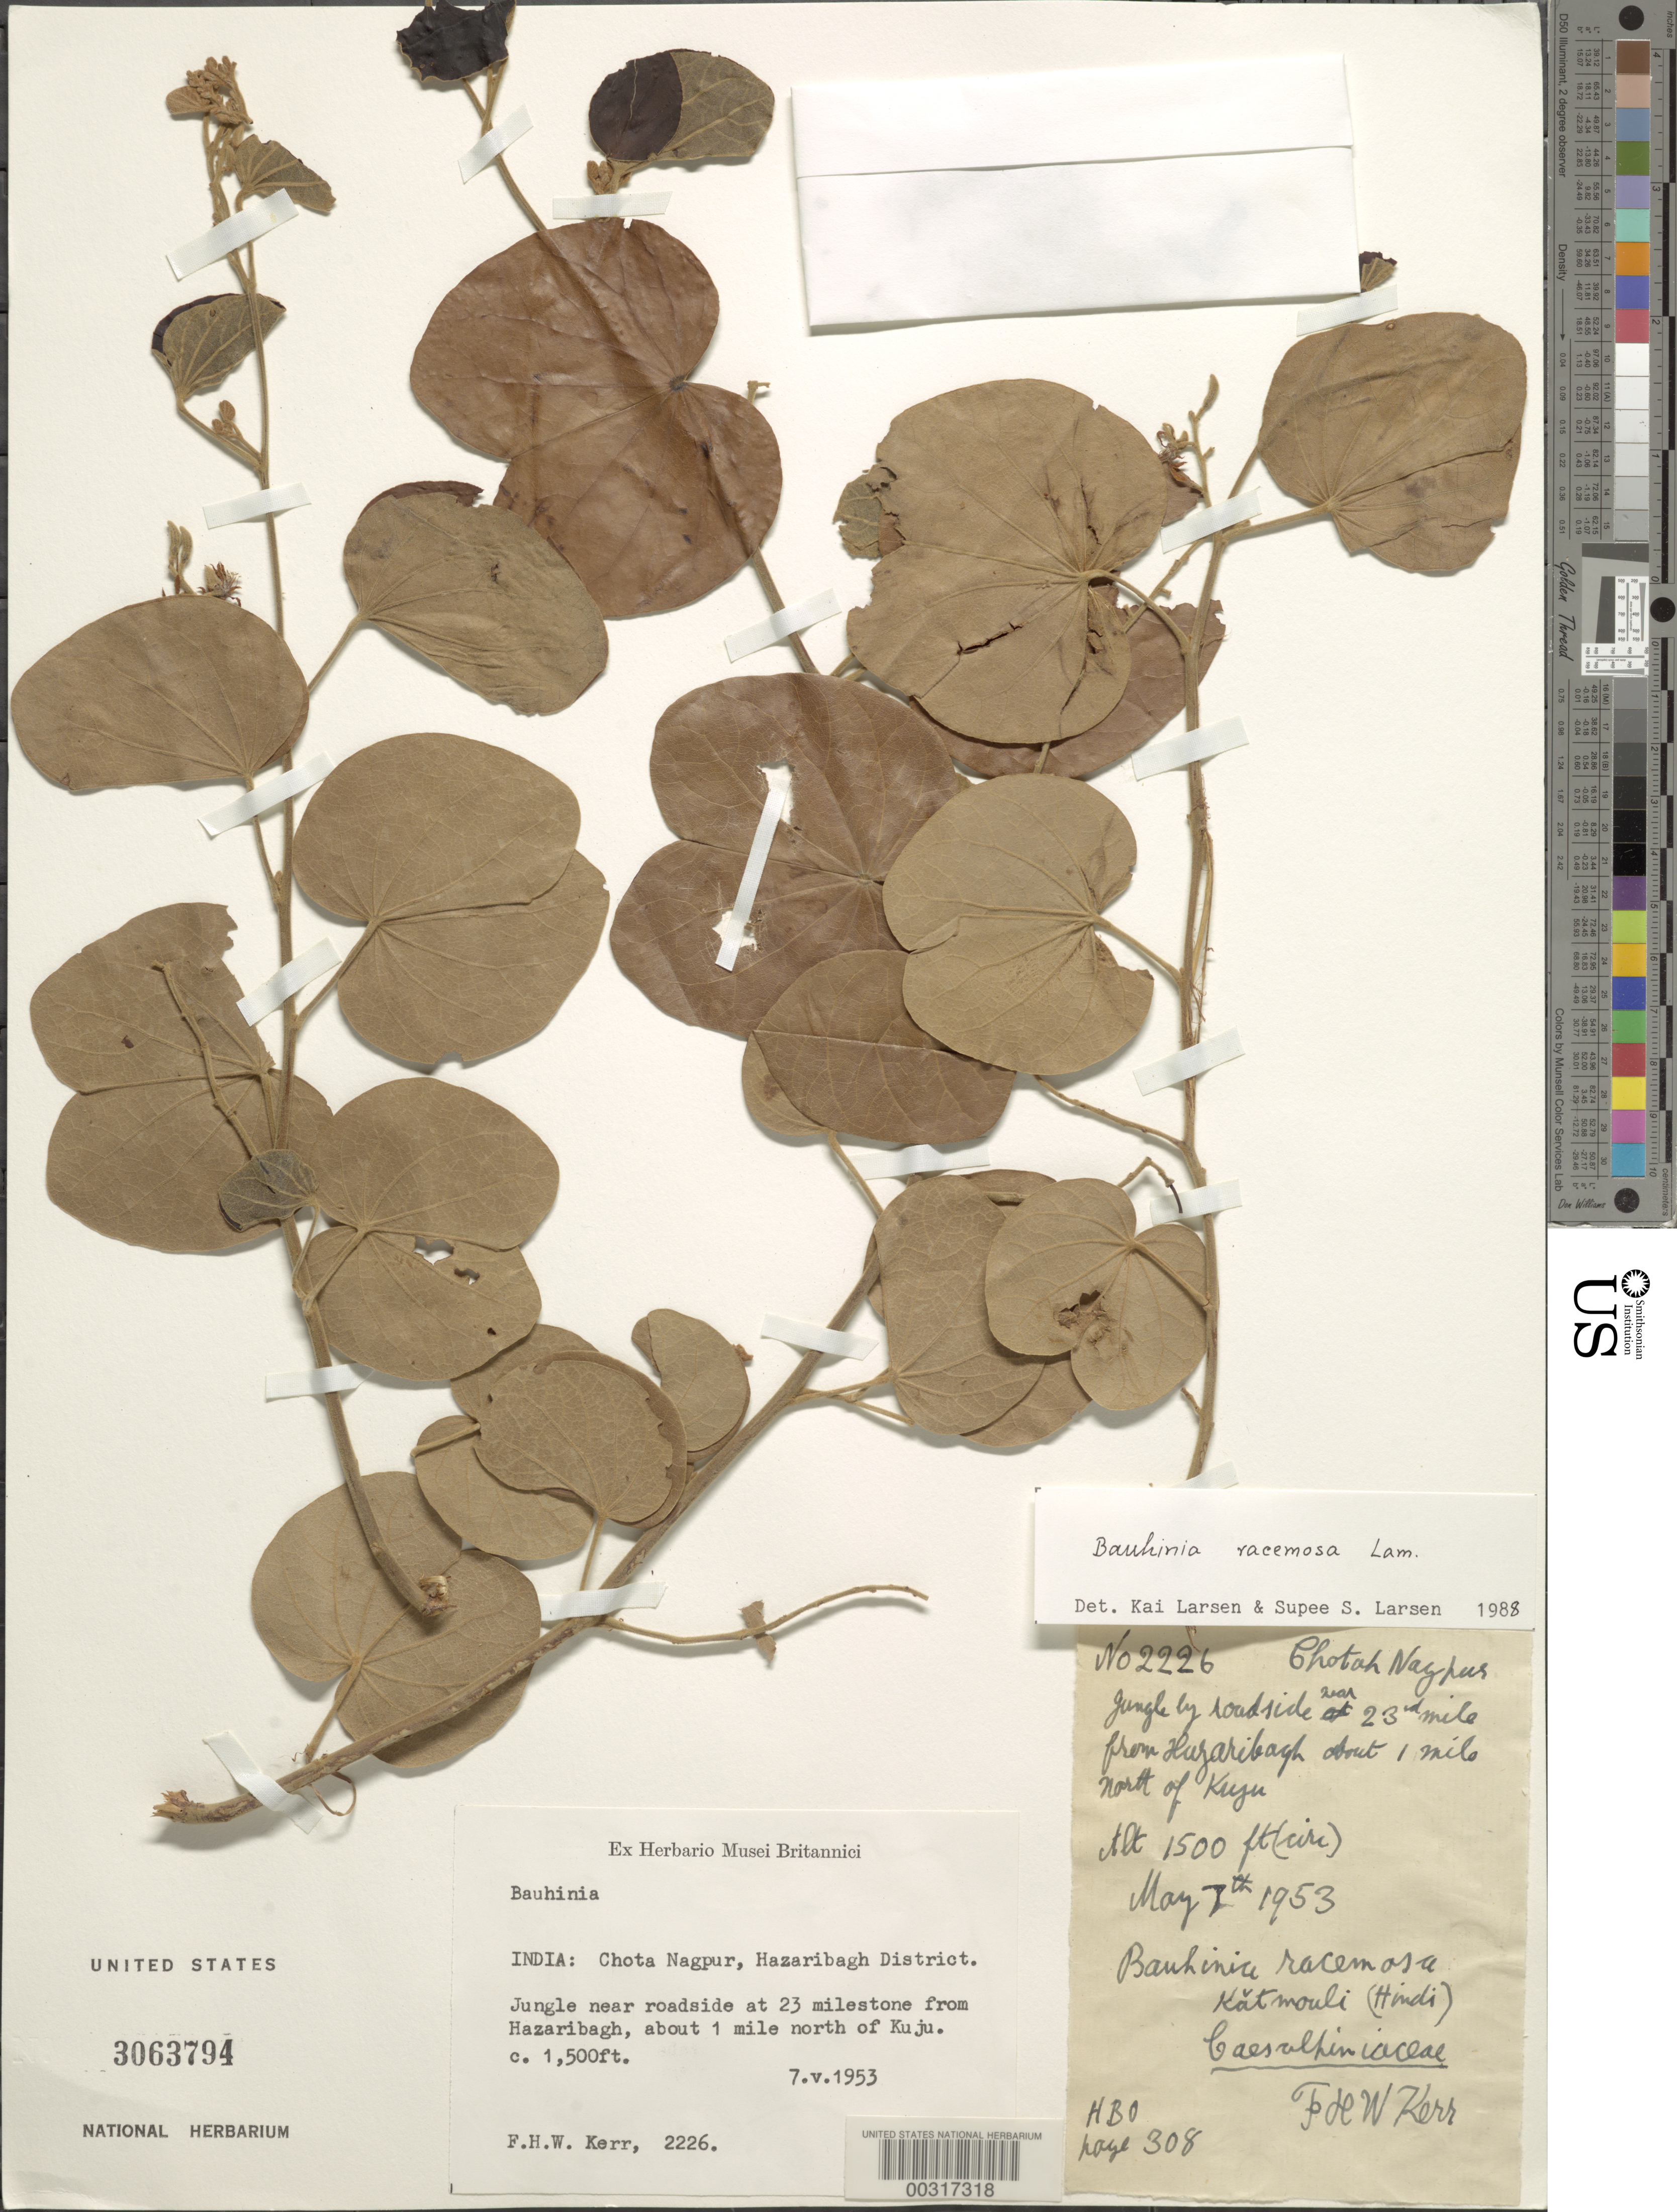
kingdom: Plantae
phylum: Tracheophyta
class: Magnoliopsida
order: Fabales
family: Fabaceae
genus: Bauhinia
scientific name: Bauhinia racemosa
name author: Lam.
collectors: F. H. W. Kerr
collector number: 2226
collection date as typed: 07 May 1953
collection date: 1953-05-07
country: India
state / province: Bihar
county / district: Hazaribagh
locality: Chota nagpur, at 23 milestone from hazaribagh, about 1 mi n of kuju. [hazaribagh district now appears to be in new jharkhand state.]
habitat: Jungle near roadside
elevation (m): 457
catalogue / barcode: US 3063794